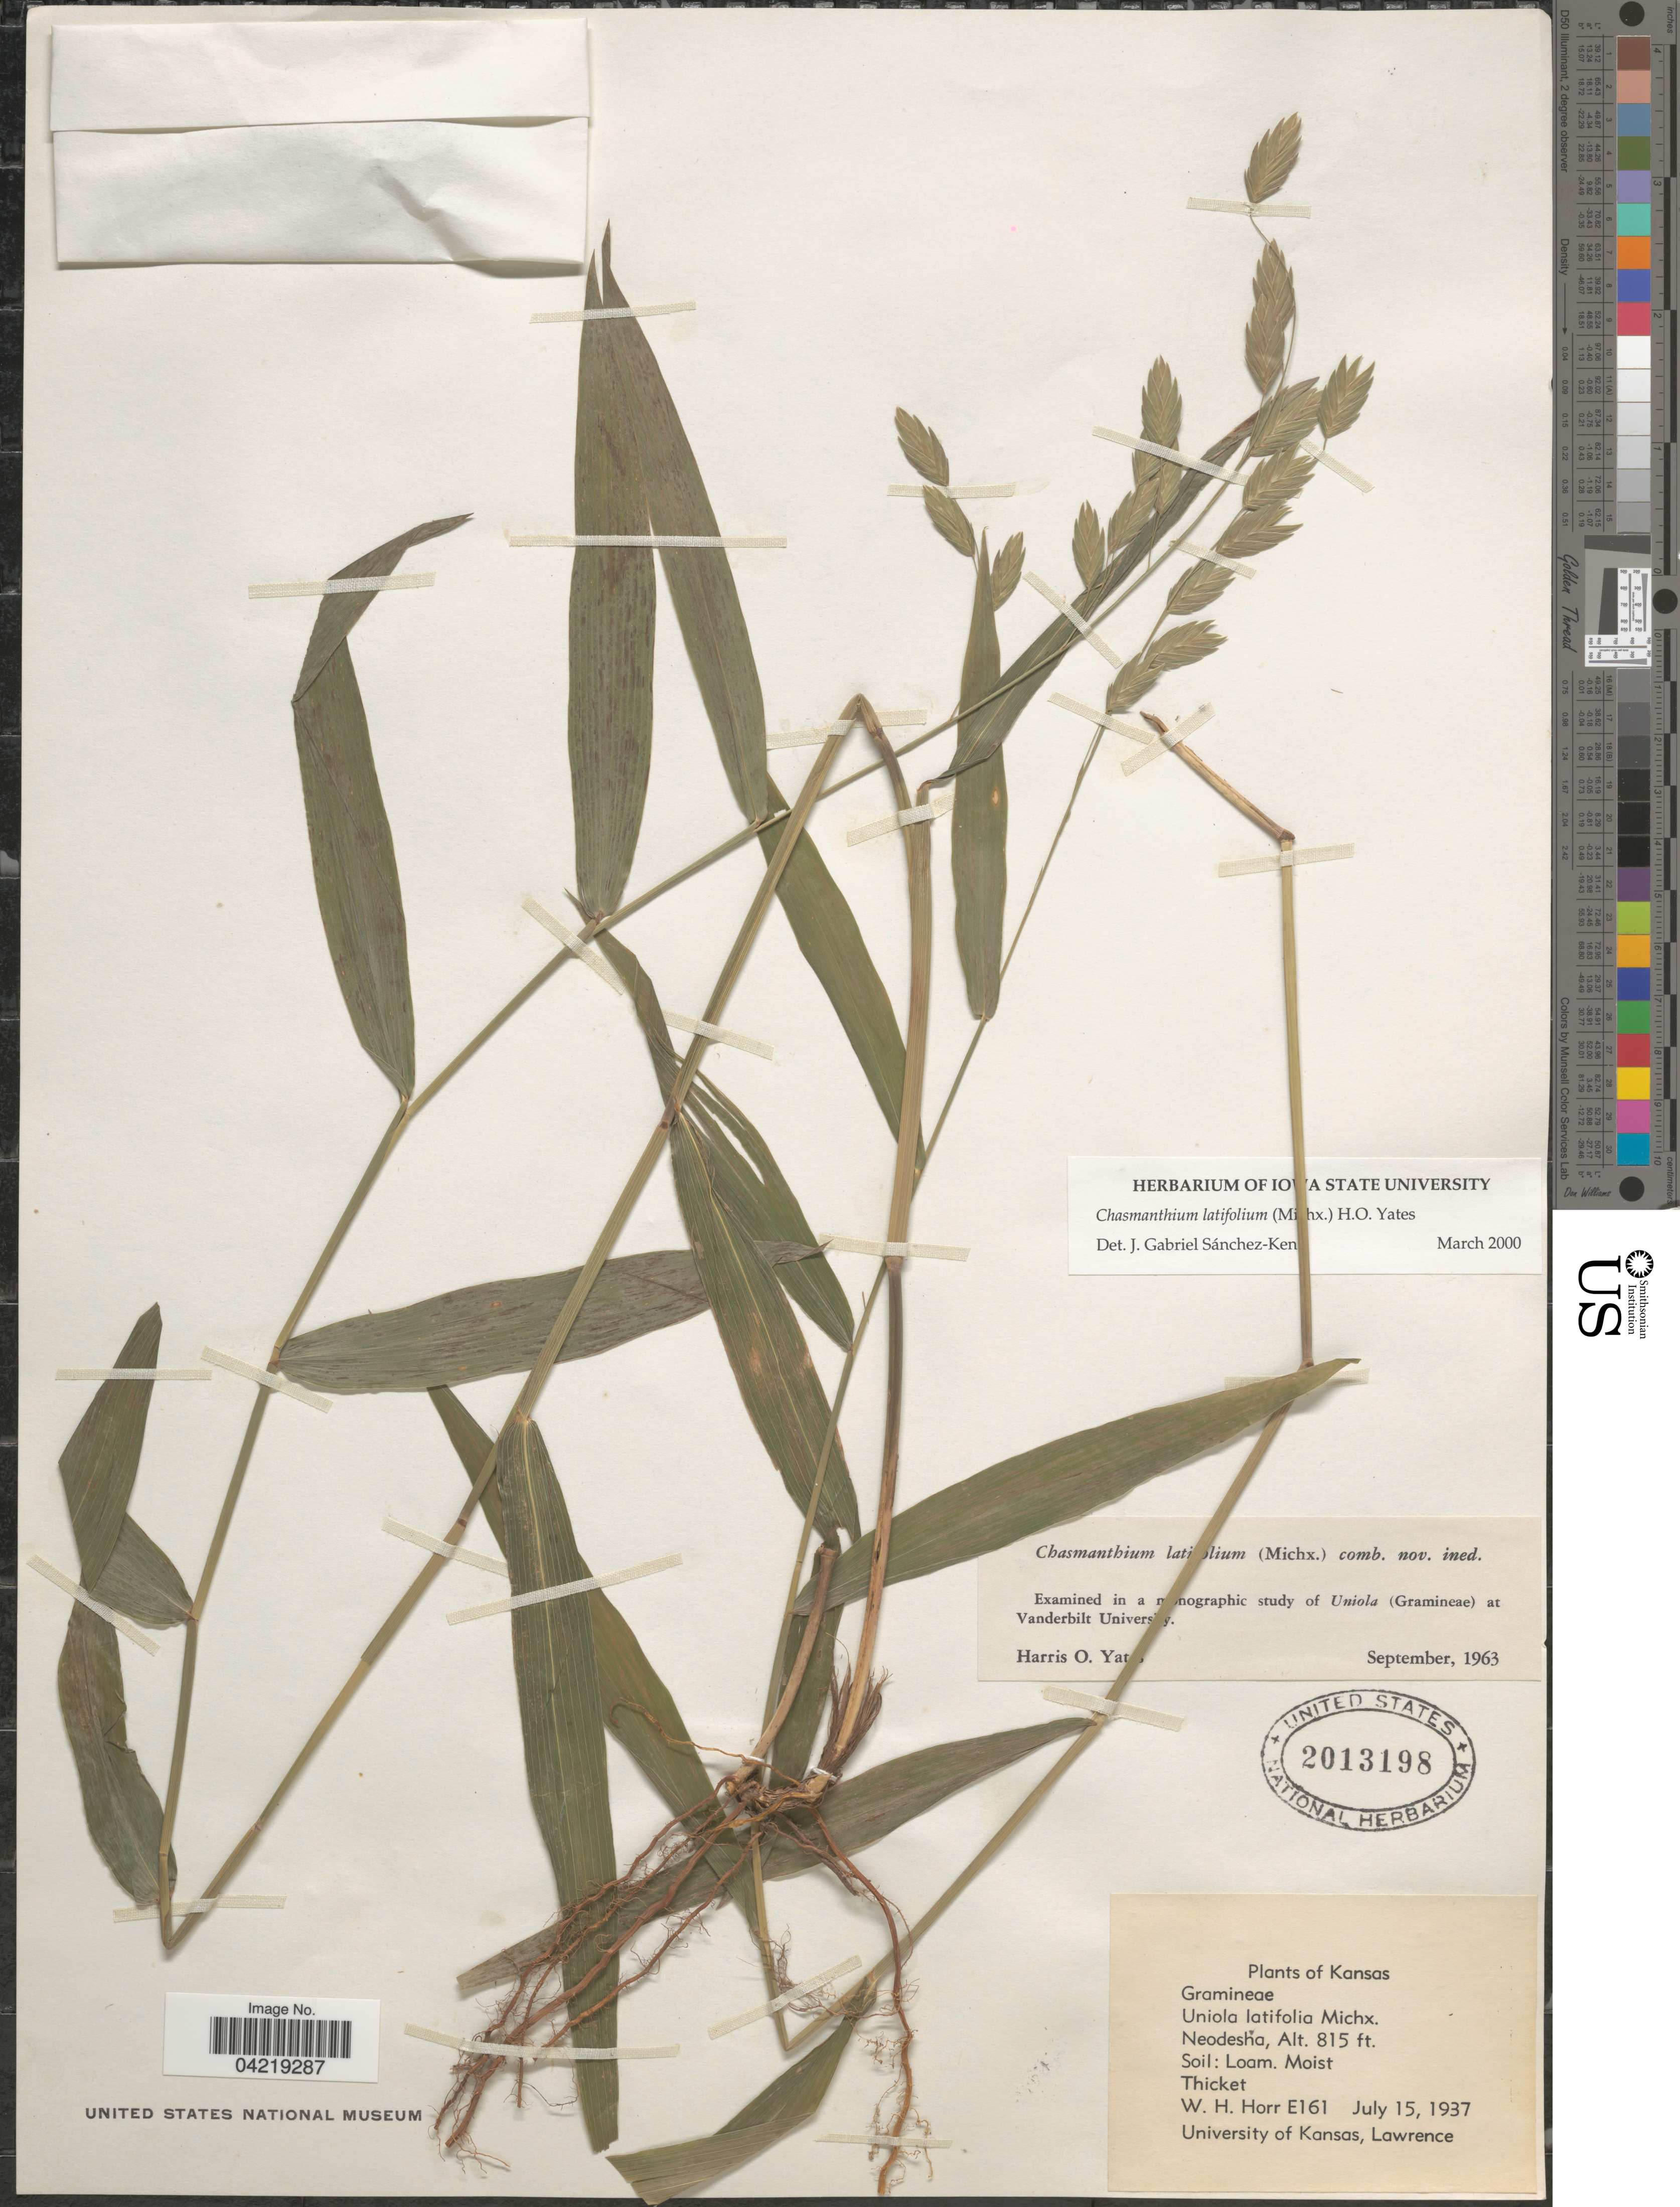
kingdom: Plantae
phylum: Tracheophyta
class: Liliopsida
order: Poales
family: Poaceae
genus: Chasmanthium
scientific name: Chasmanthium latifolium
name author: (Michx.) H.O. Yates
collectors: W. H. Horr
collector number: E161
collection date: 1937-07-15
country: United States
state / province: Kansas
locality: Neodesha.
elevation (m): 248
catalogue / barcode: US 2013198